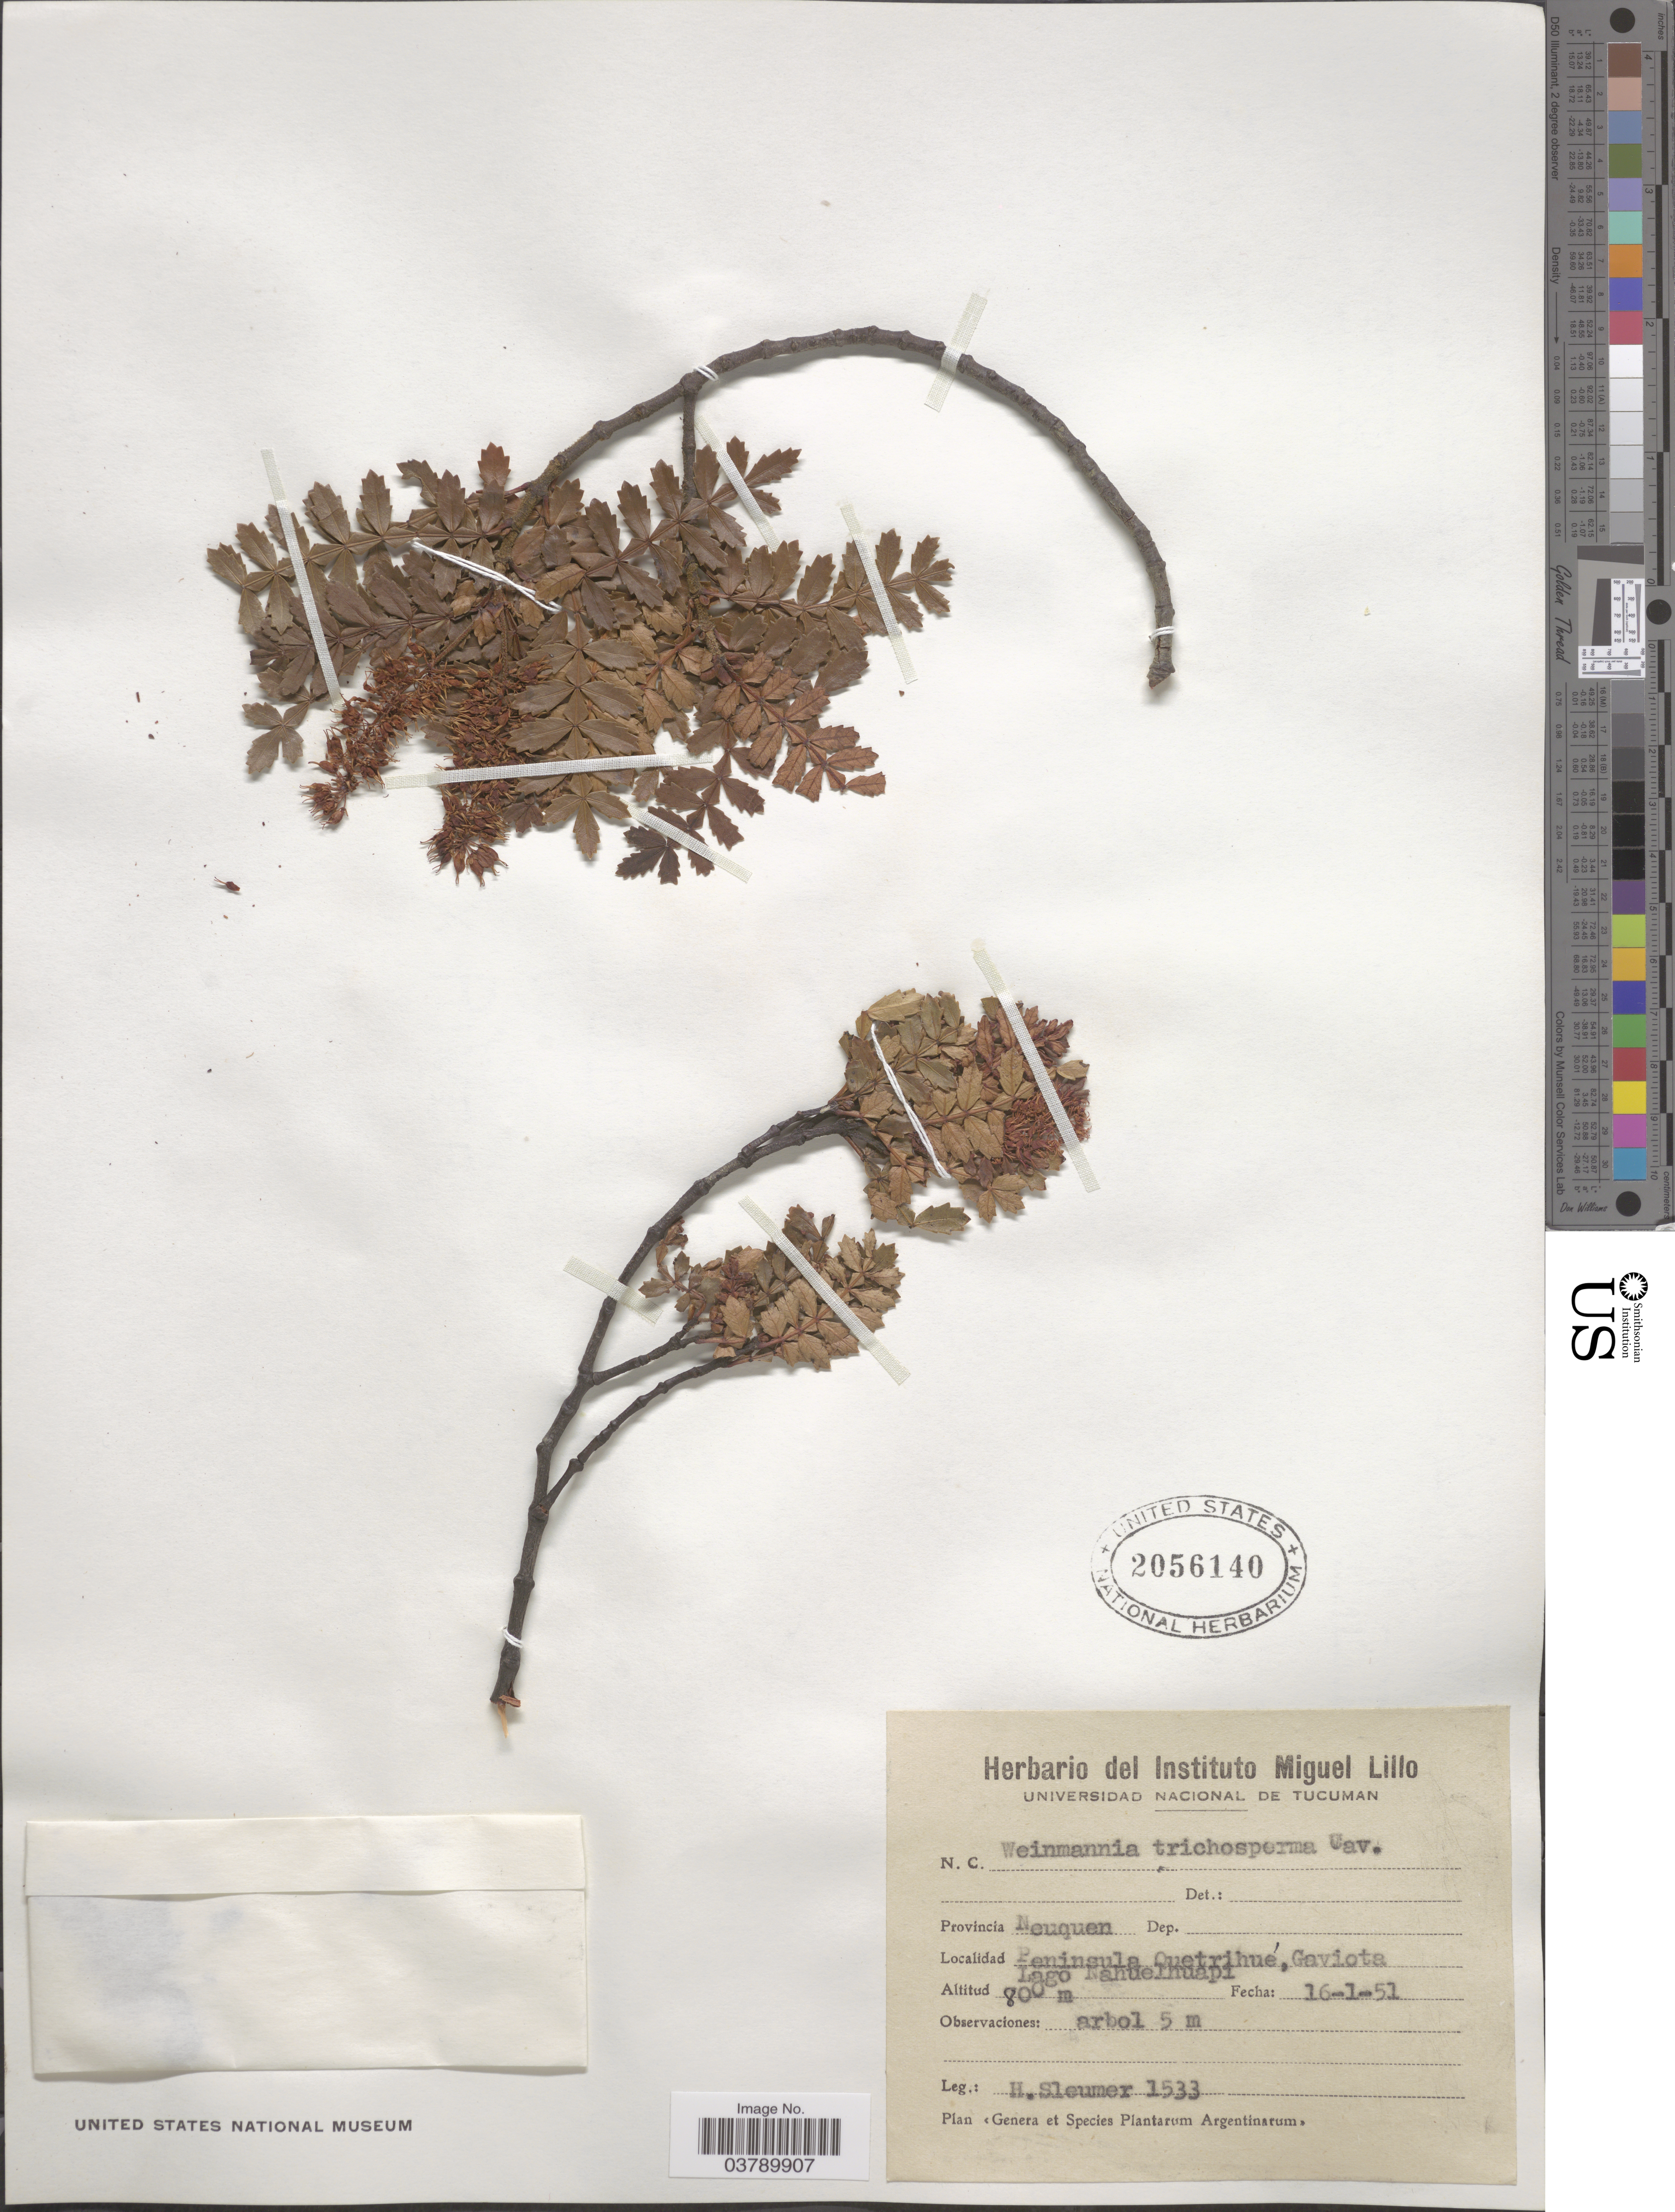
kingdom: Plantae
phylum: Tracheophyta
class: Magnoliopsida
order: Oxalidales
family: Cunoniaceae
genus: Weinmannia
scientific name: Weinmannia trichosperma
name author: Cav.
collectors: H. O. Sleumer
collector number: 1533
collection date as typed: Transcribed d/m/y: 16/1/51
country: Argentina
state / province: Neuquen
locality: Peninsula Quetrihué, Gaviota. Lago Nahuelhuapi.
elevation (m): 800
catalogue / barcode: US 2056140